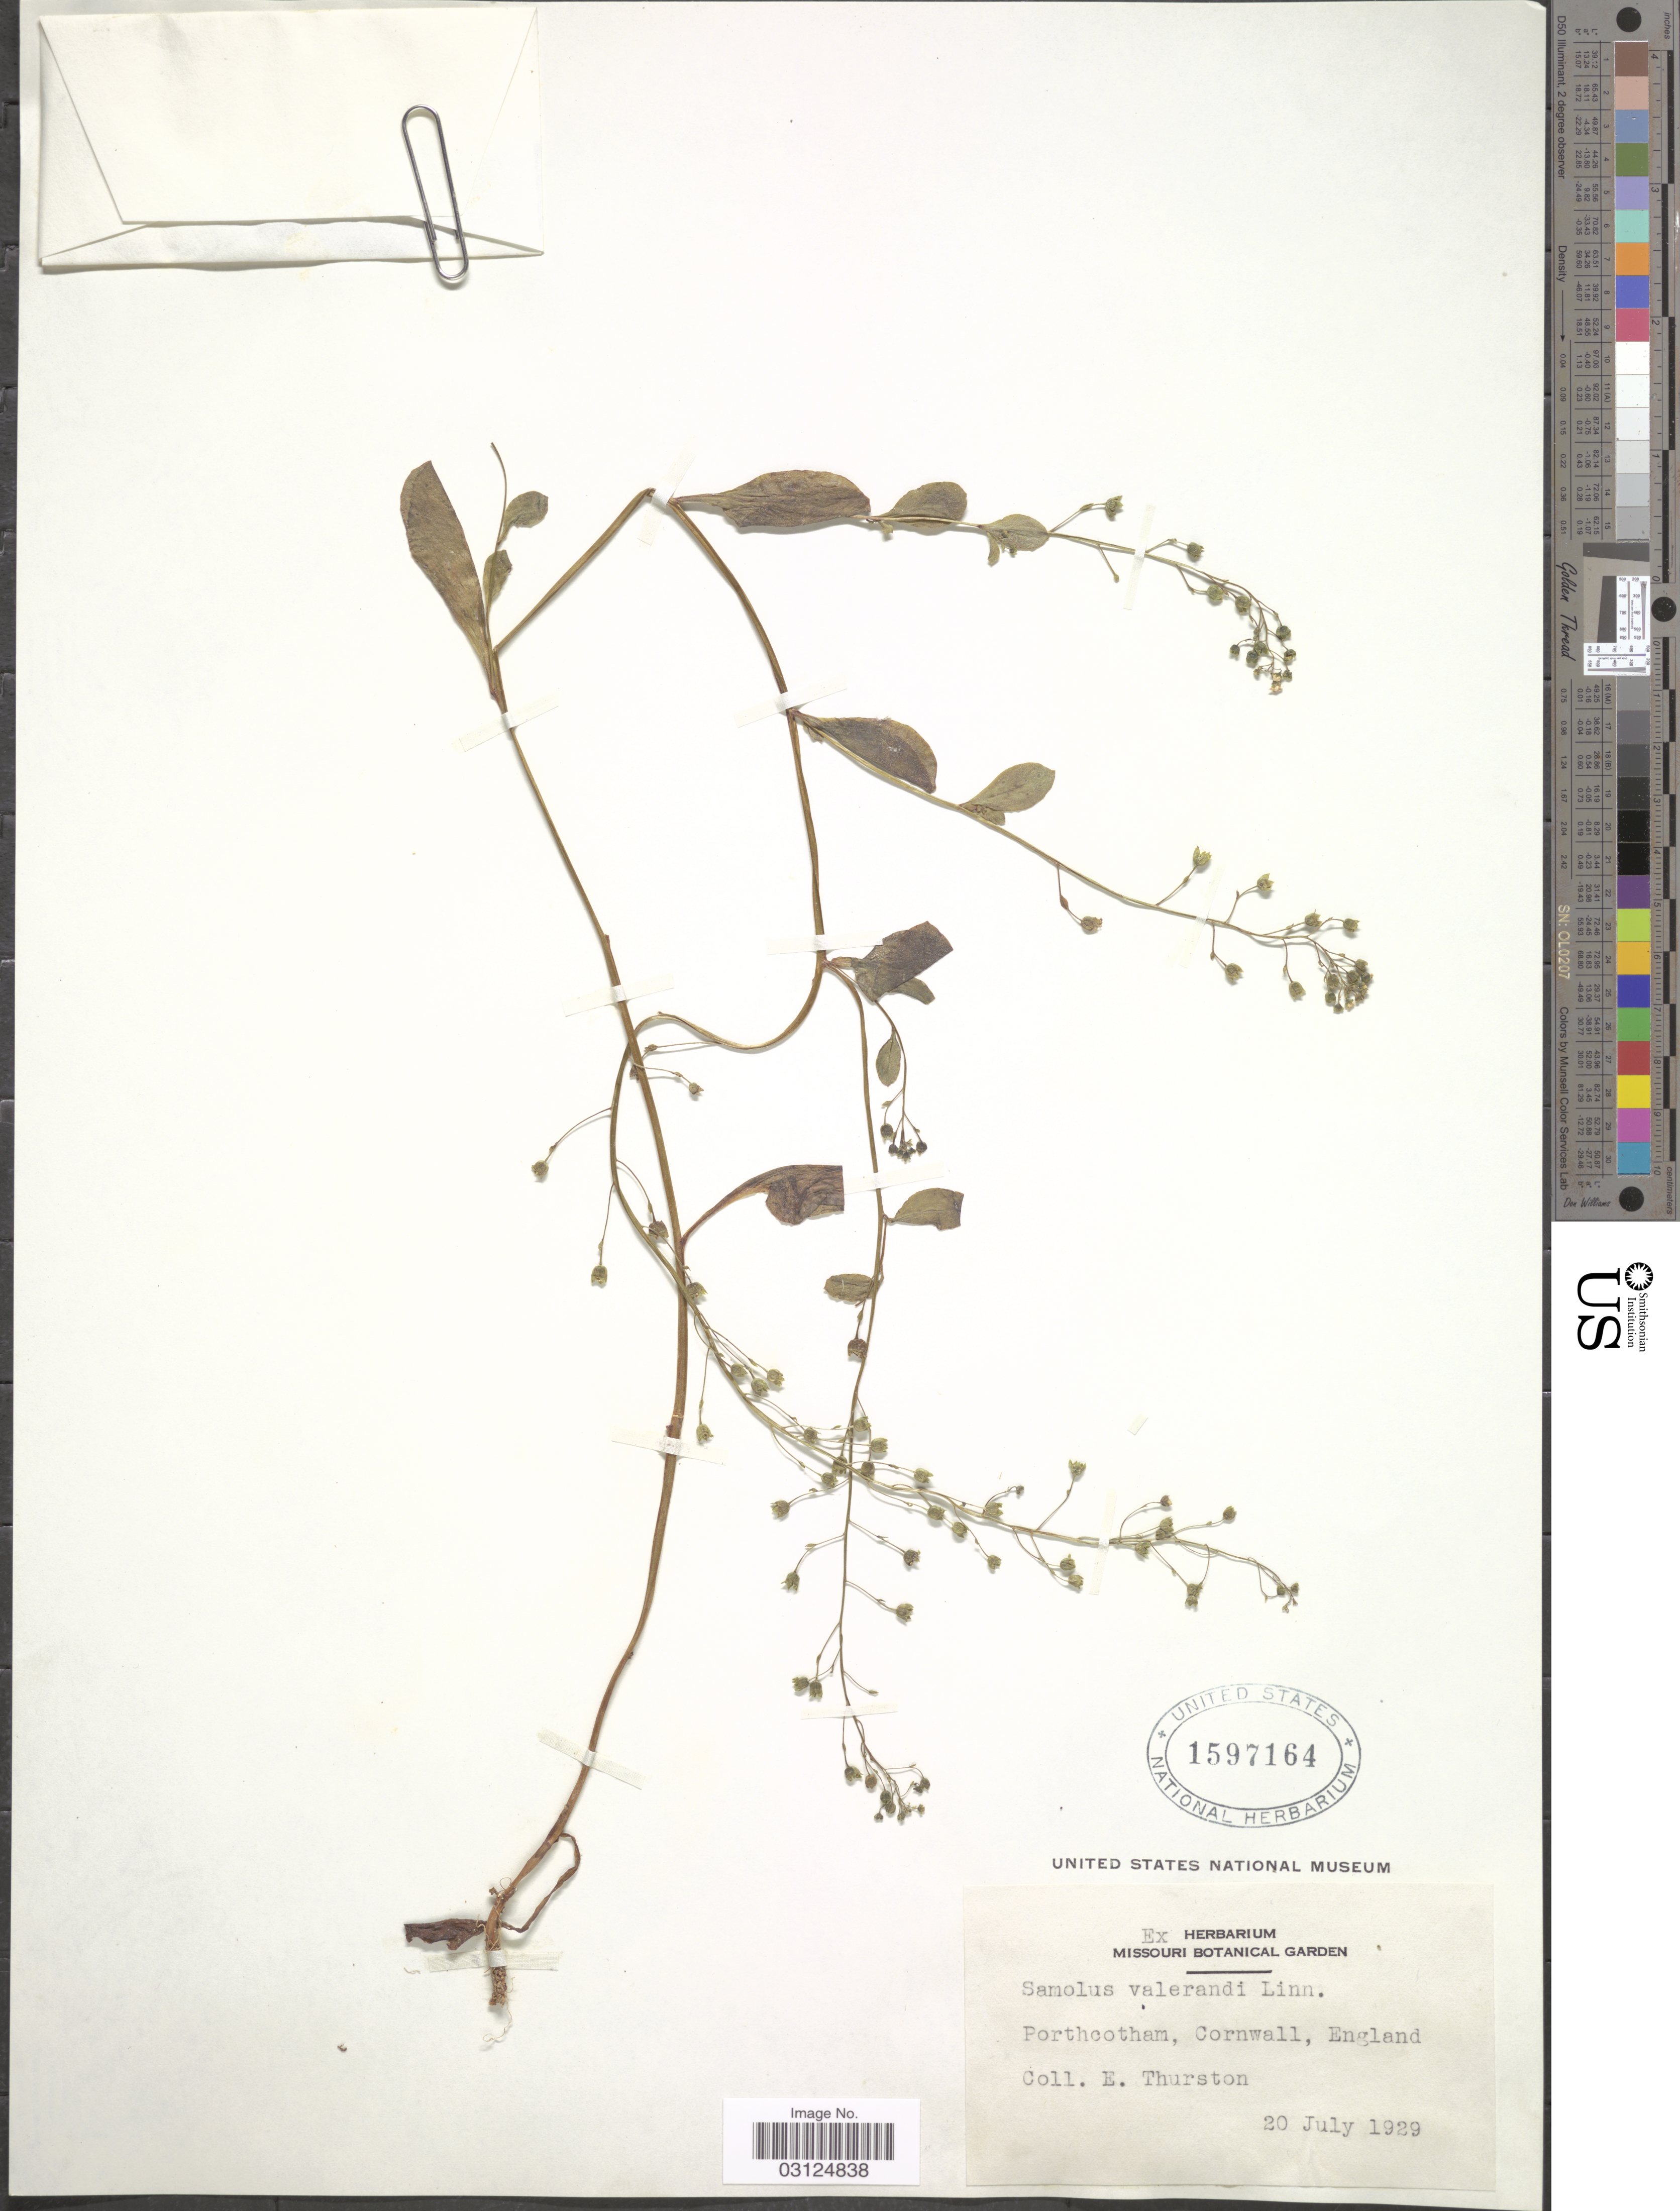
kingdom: Plantae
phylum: Tracheophyta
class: Magnoliopsida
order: Ericales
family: Primulaceae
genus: Samolus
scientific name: Samolus valerandi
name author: L.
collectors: E. Thurston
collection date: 1929-07-20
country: United Kingdom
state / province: England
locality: Porthcotham, Cornwall.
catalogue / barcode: US 1597164